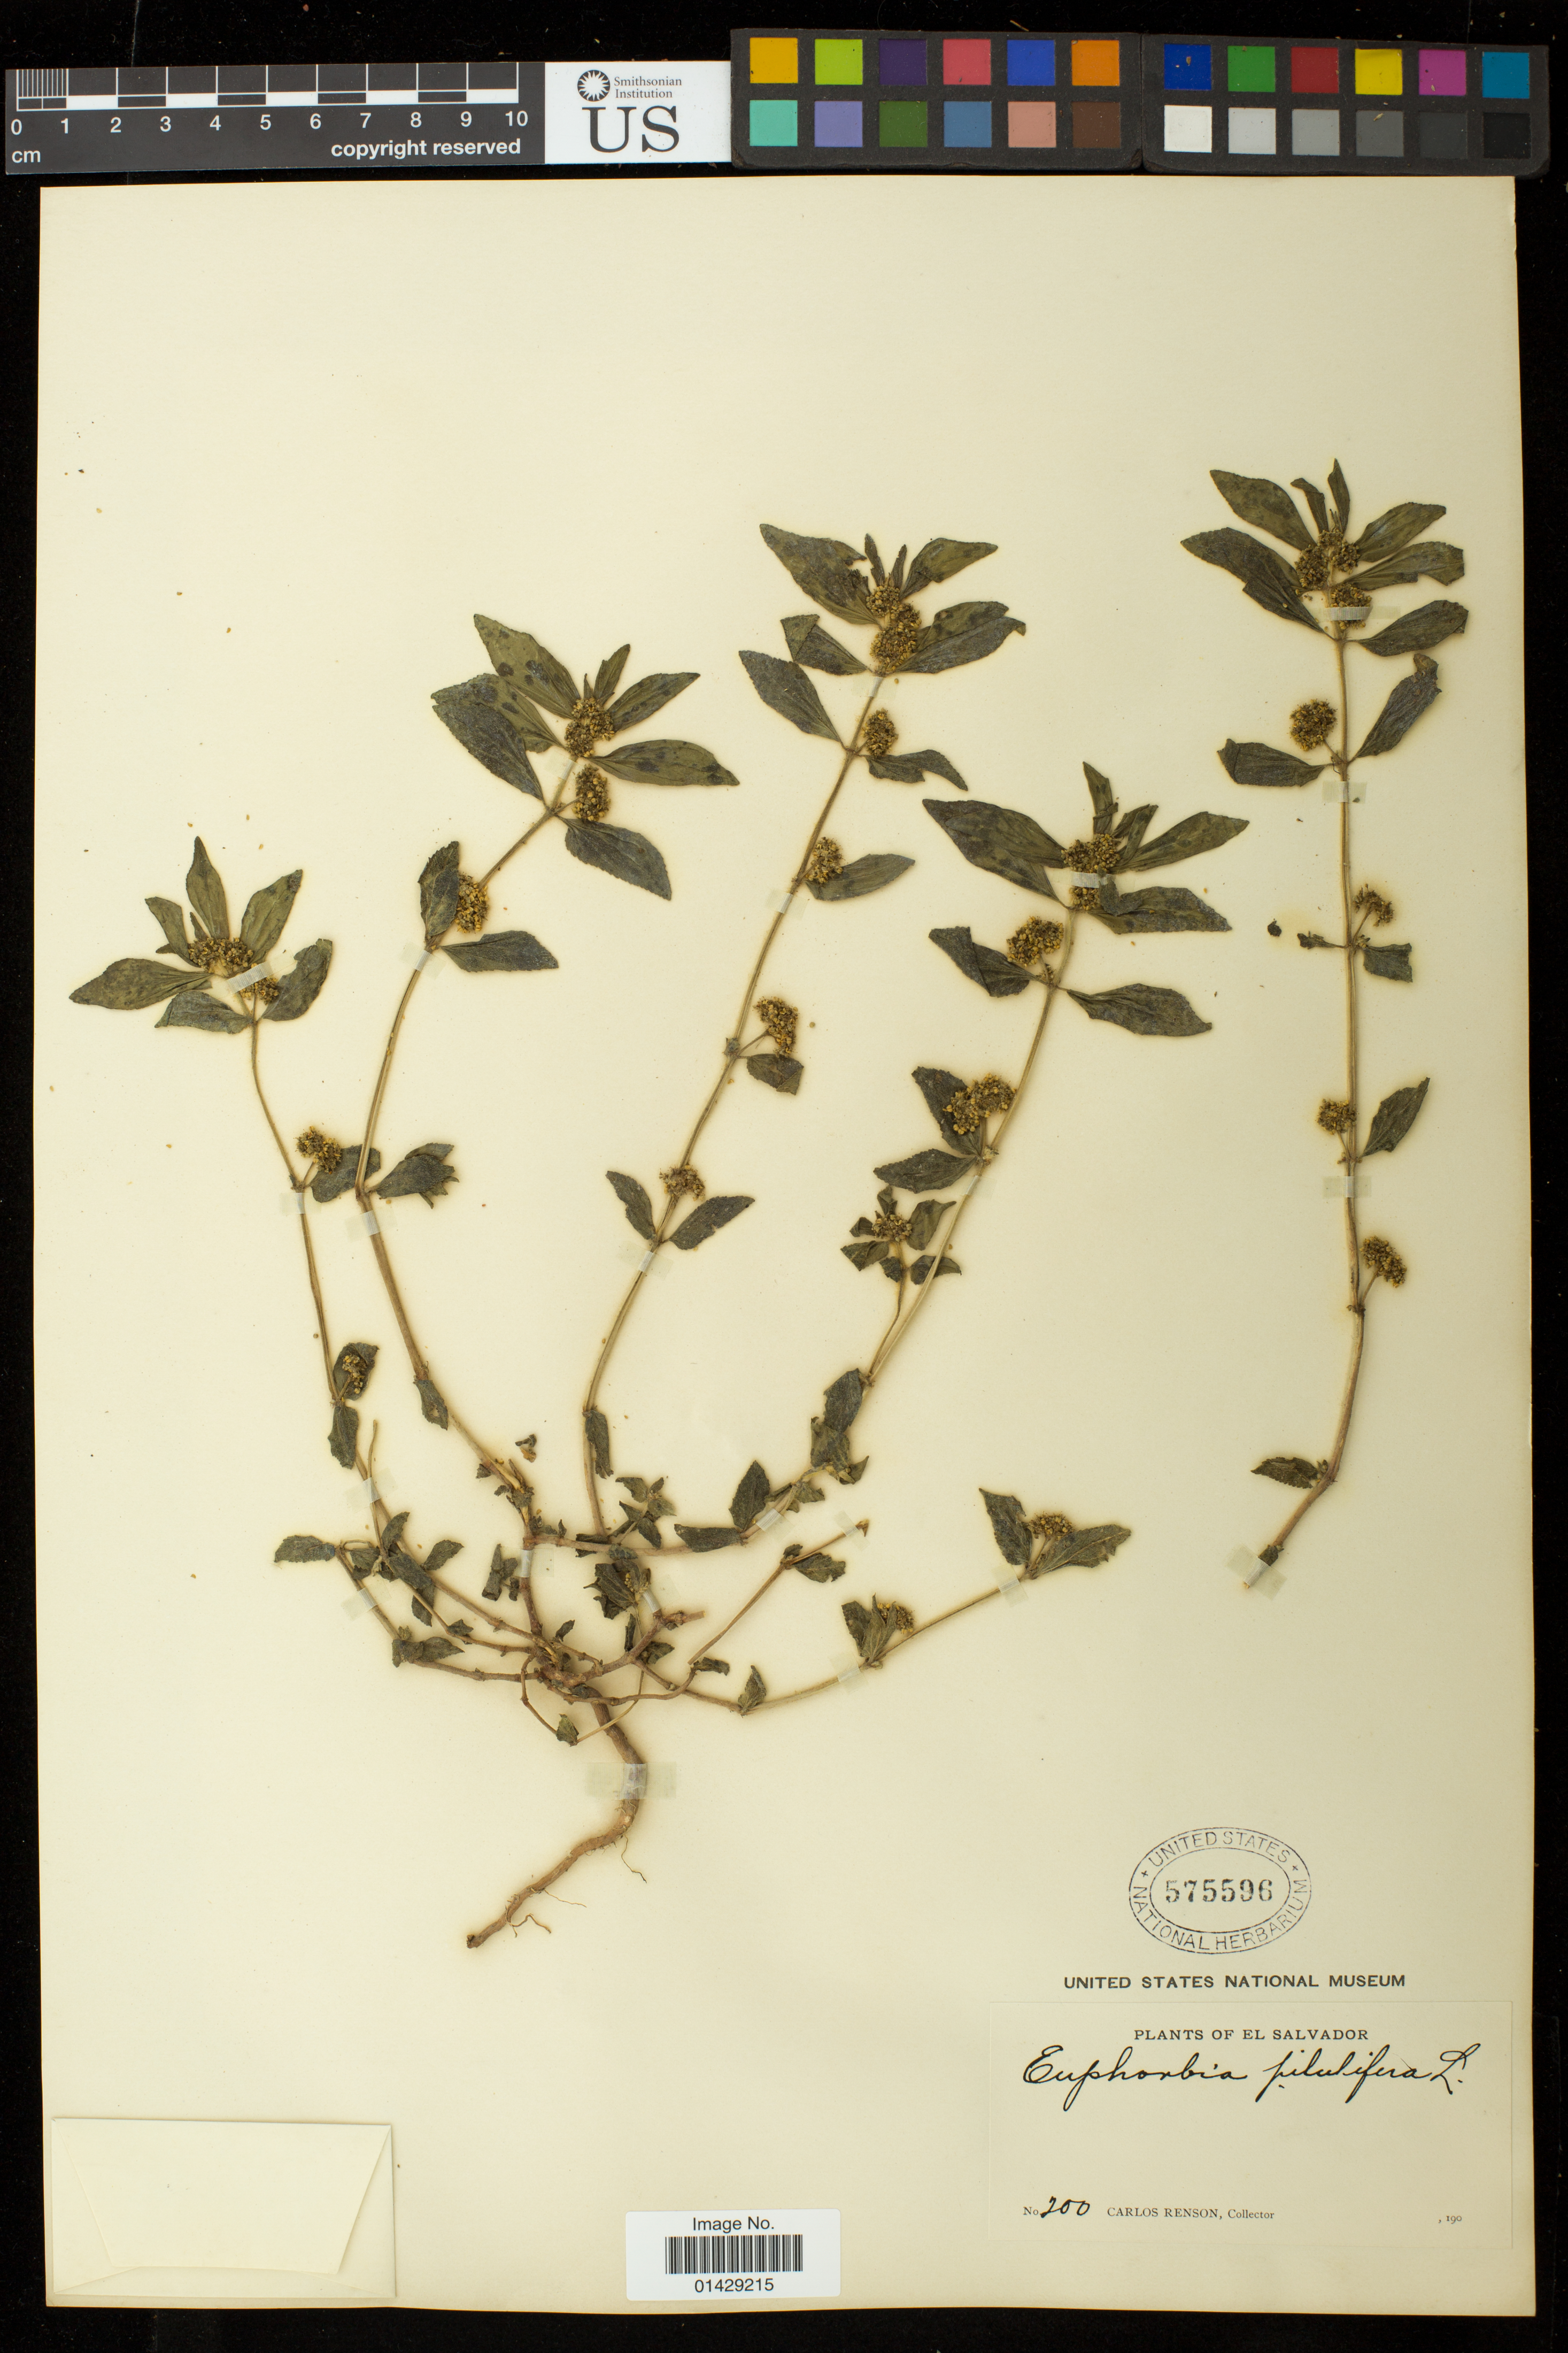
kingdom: Plantae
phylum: Tracheophyta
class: Magnoliopsida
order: Malpighiales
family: Euphorbiaceae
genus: Euphorbia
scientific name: Euphorbia hirta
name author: L.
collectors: C. Renson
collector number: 200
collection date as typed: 190-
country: El Salvador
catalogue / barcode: US 575596